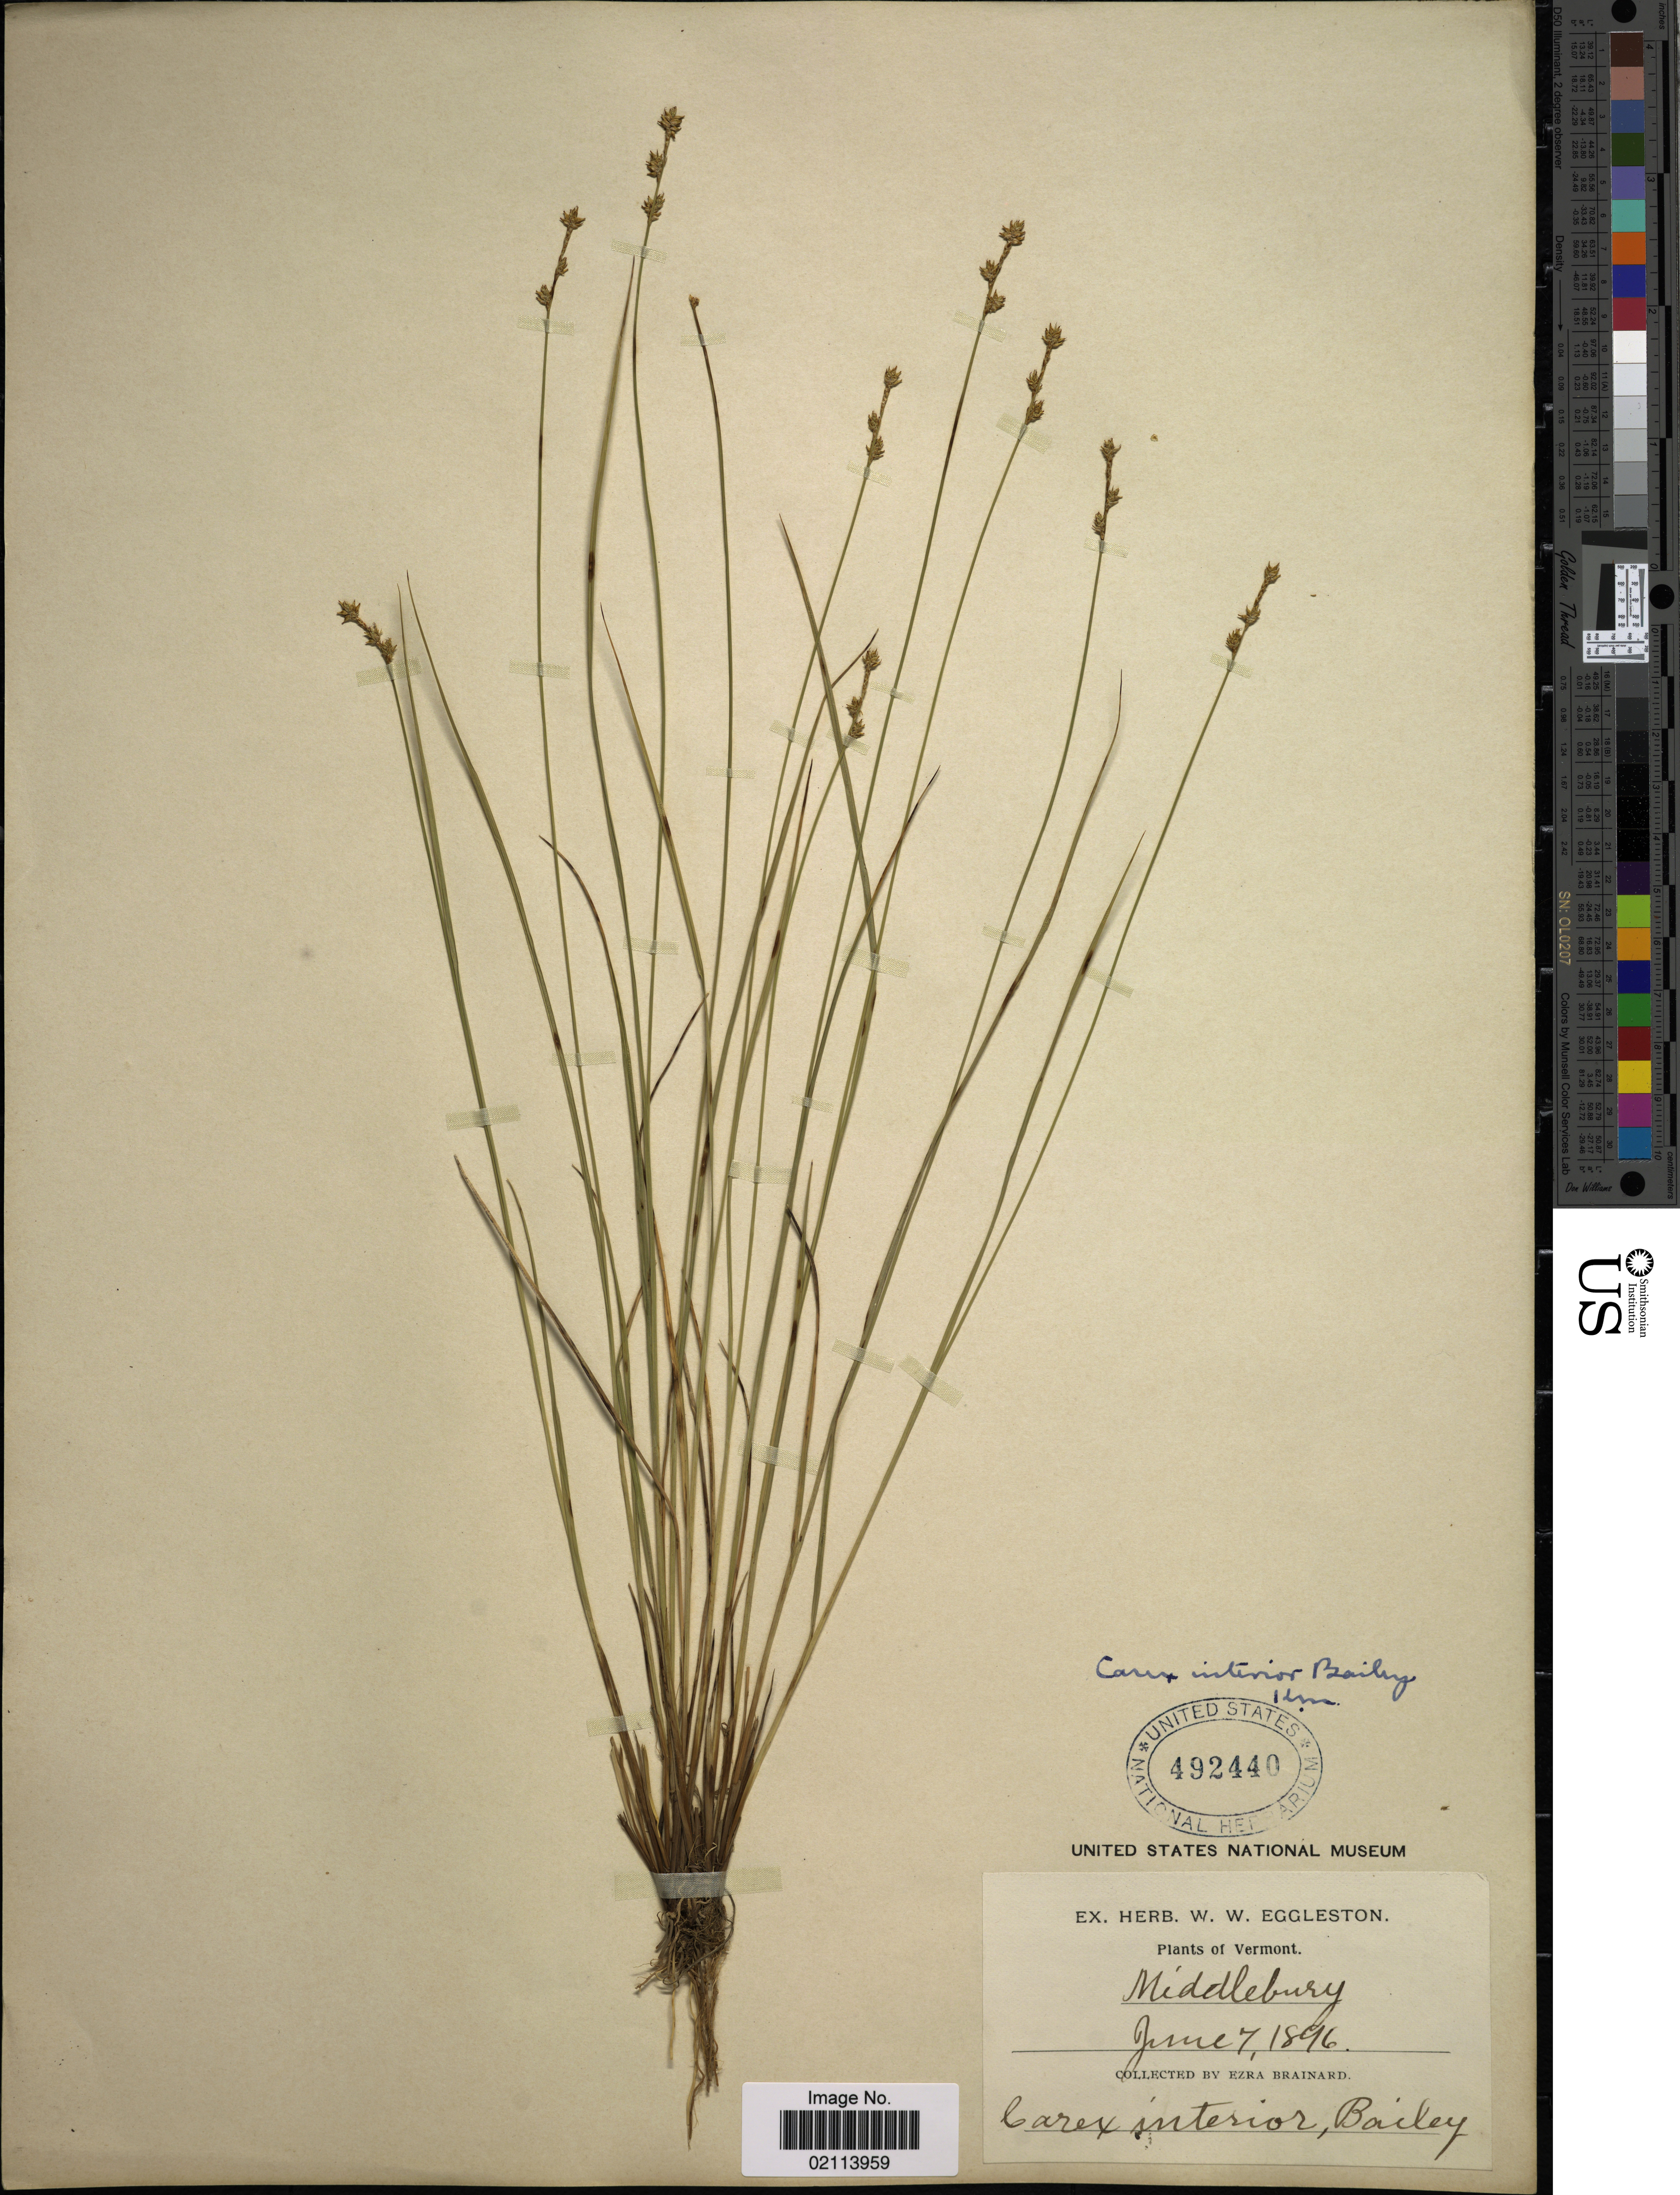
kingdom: Plantae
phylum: Tracheophyta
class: Liliopsida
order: Poales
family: Cyperaceae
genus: Carex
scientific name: Carex interior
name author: L.H. Bailey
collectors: E. Brainard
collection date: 1896-06-07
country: United States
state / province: Vermont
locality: Middlebury.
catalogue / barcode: US 492440